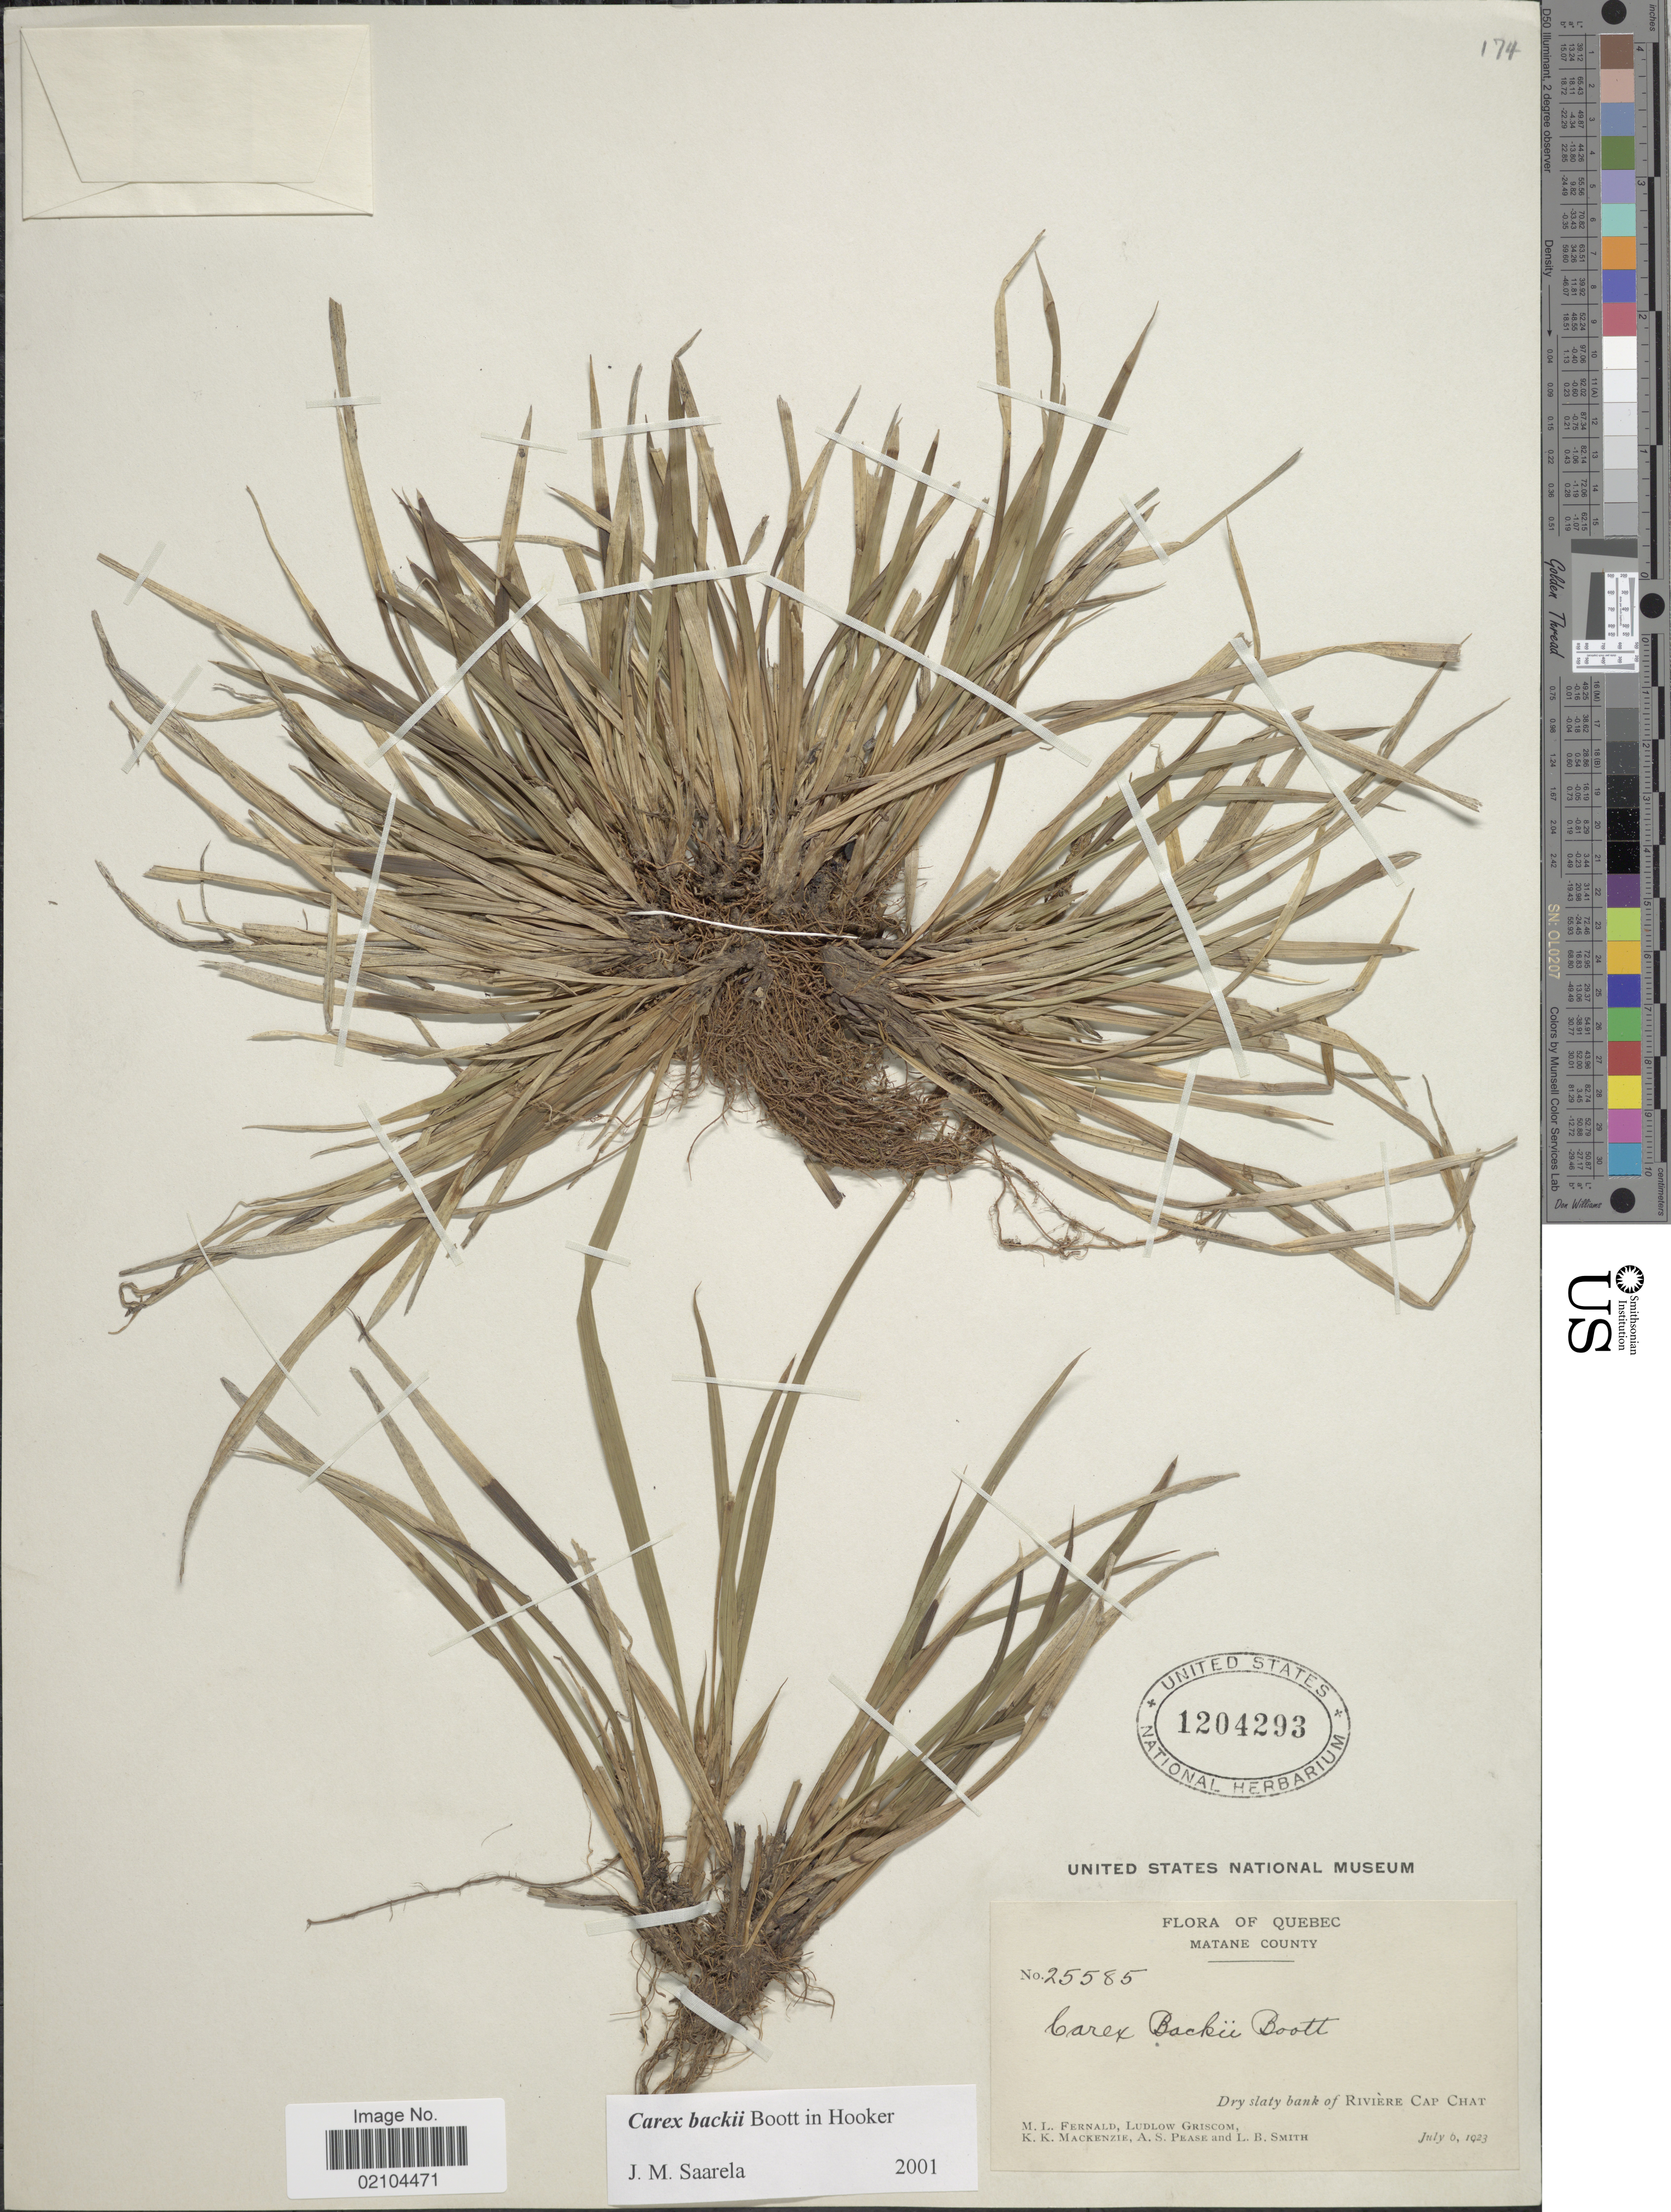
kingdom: Plantae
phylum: Tracheophyta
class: Liliopsida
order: Poales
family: Cyperaceae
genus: Carex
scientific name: Carex backii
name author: Boott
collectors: M. L. Fernald, L. Griscom, K. K. Mackenzie, A. S. Pease & L. Smith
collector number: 25585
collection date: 1923-07-06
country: Canada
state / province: Quebec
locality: Matane County, dry slaty bank of Riviere Cap Chat.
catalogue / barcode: US 1204293